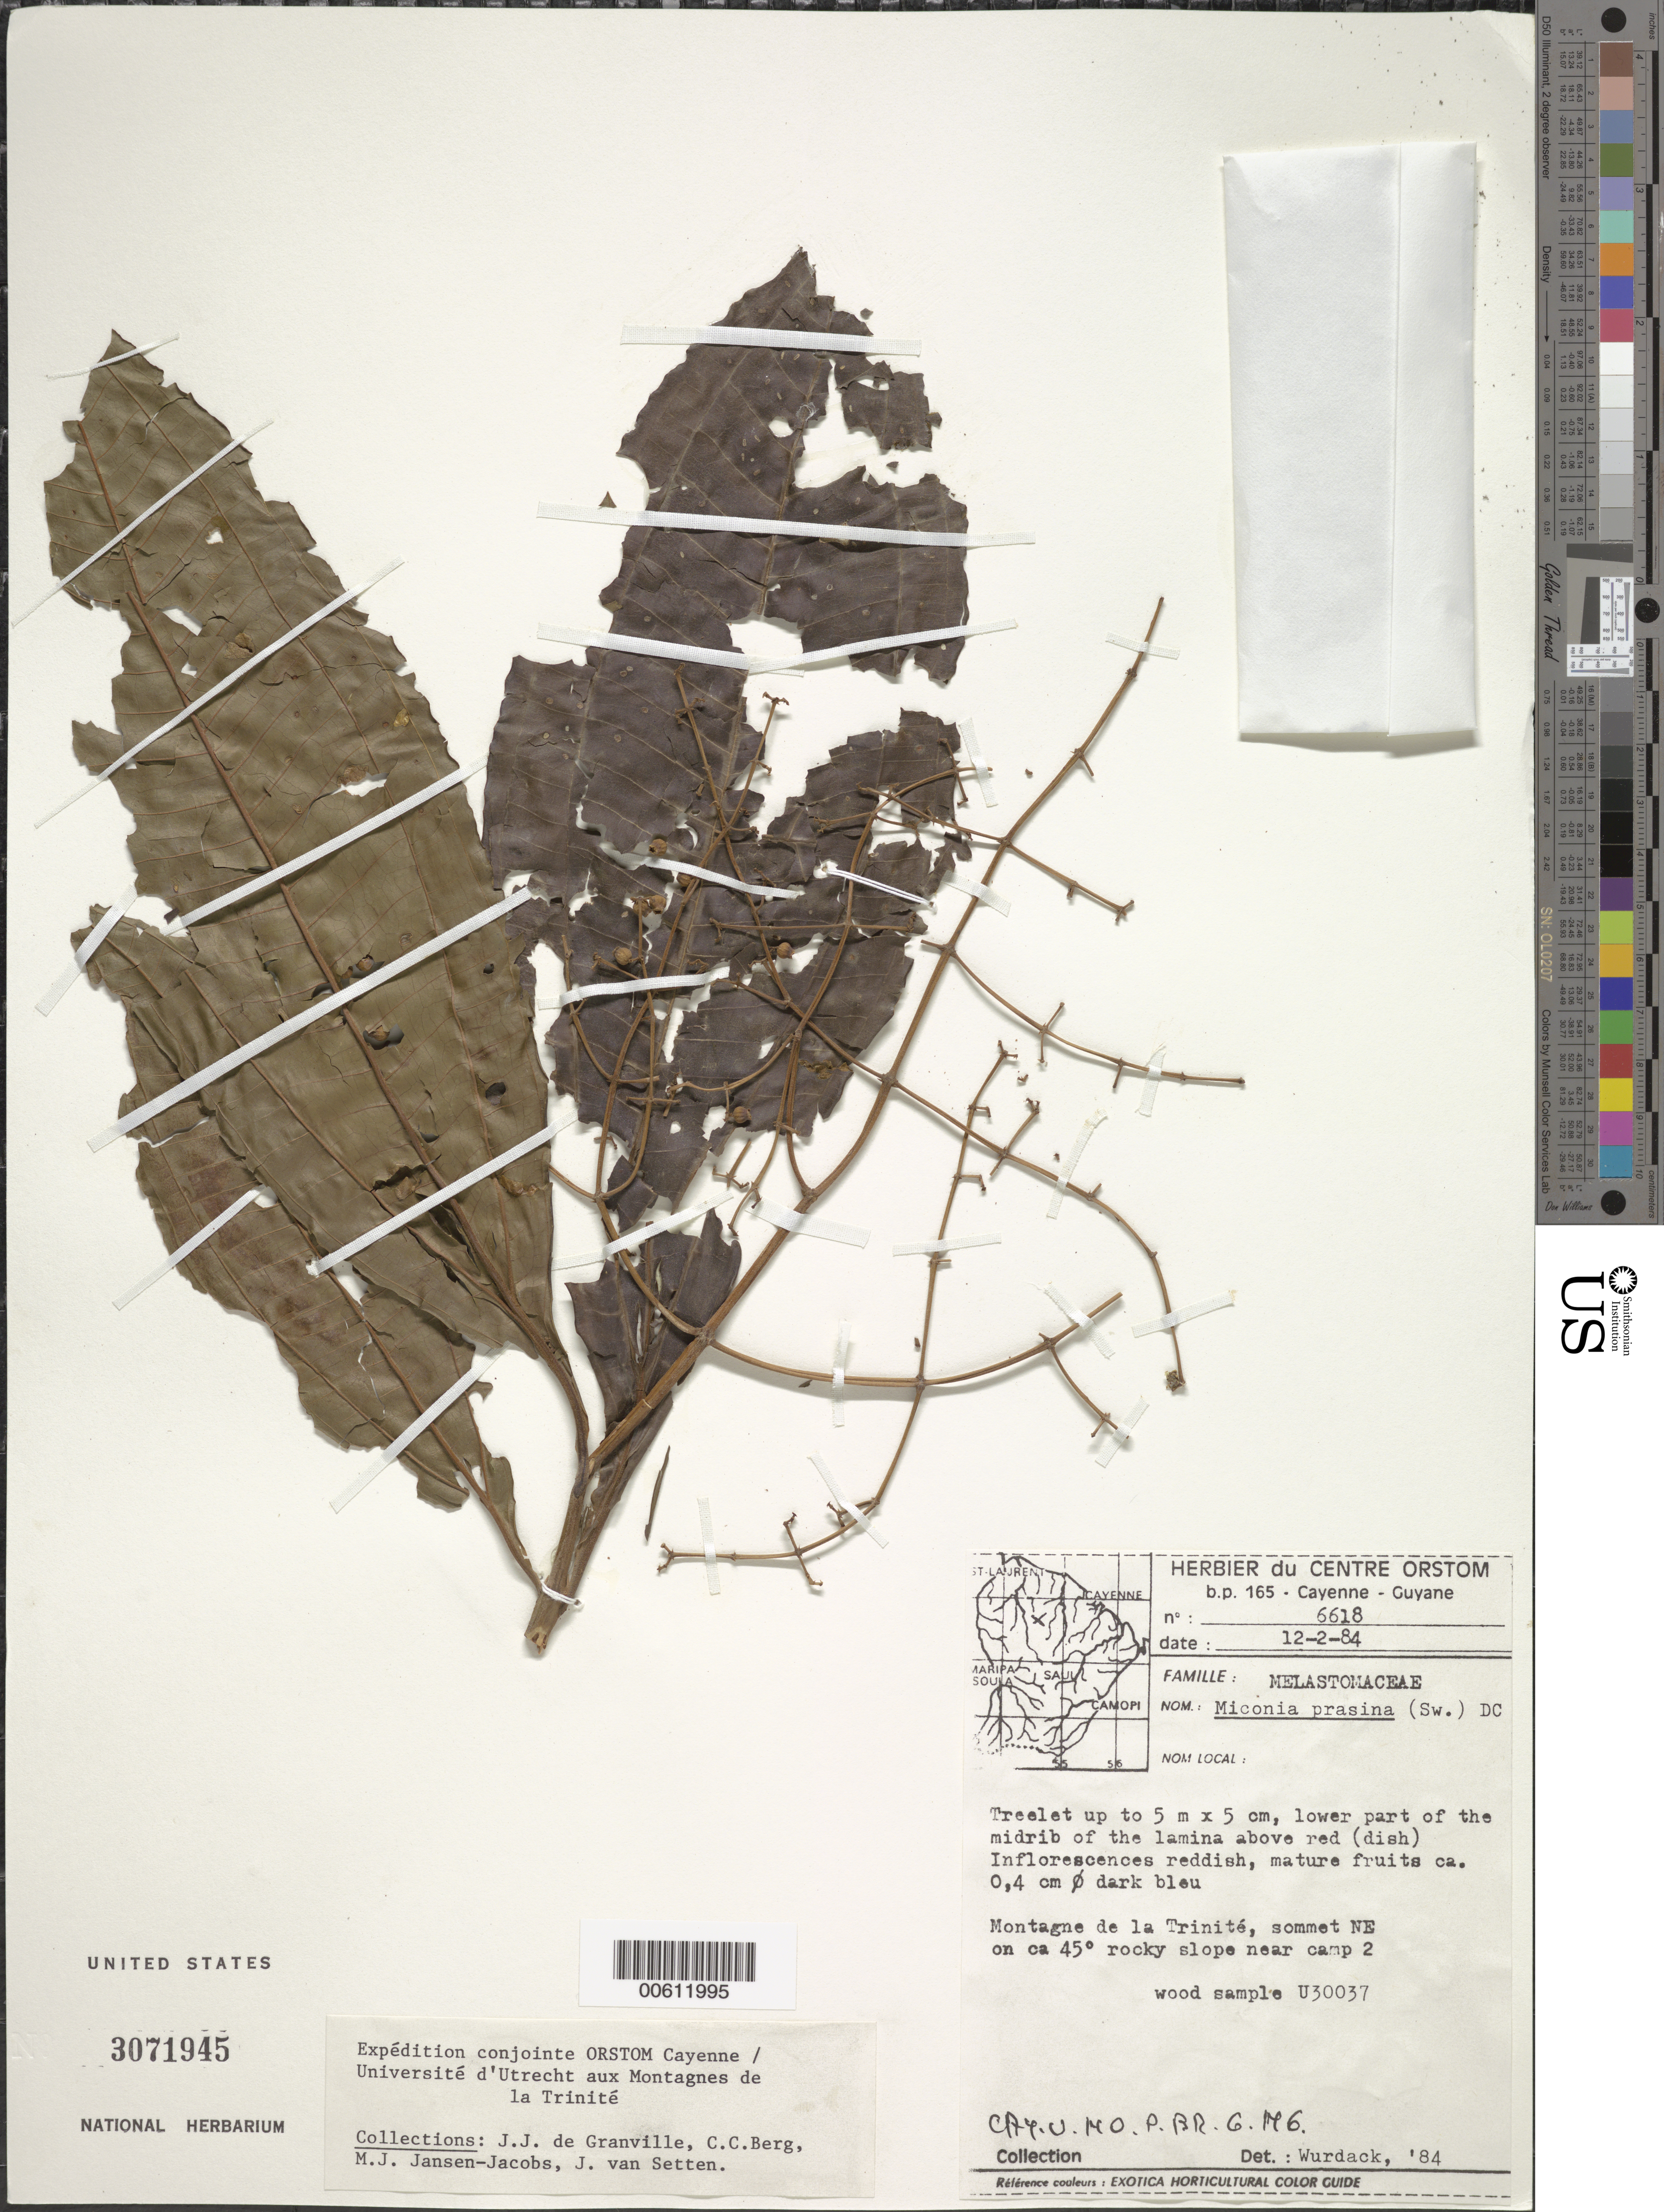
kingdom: Plantae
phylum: Tracheophyta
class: Magnoliopsida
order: Myrtales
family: Melastomataceae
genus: Miconia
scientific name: Miconia prasina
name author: (Sw.) DC.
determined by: Wurdack, John J., (US), US (UNITED STATES)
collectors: J.-J. de Granville, C. C. Berg, M. J. Jansen-Jacobs & J. van Setten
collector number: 6618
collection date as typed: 12-Feb-84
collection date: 1984-02-12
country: French Guiana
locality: Montagnes de la Trinité, sommet NE, near camp 2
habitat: On a 45º rocky slope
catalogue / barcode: US 3071945